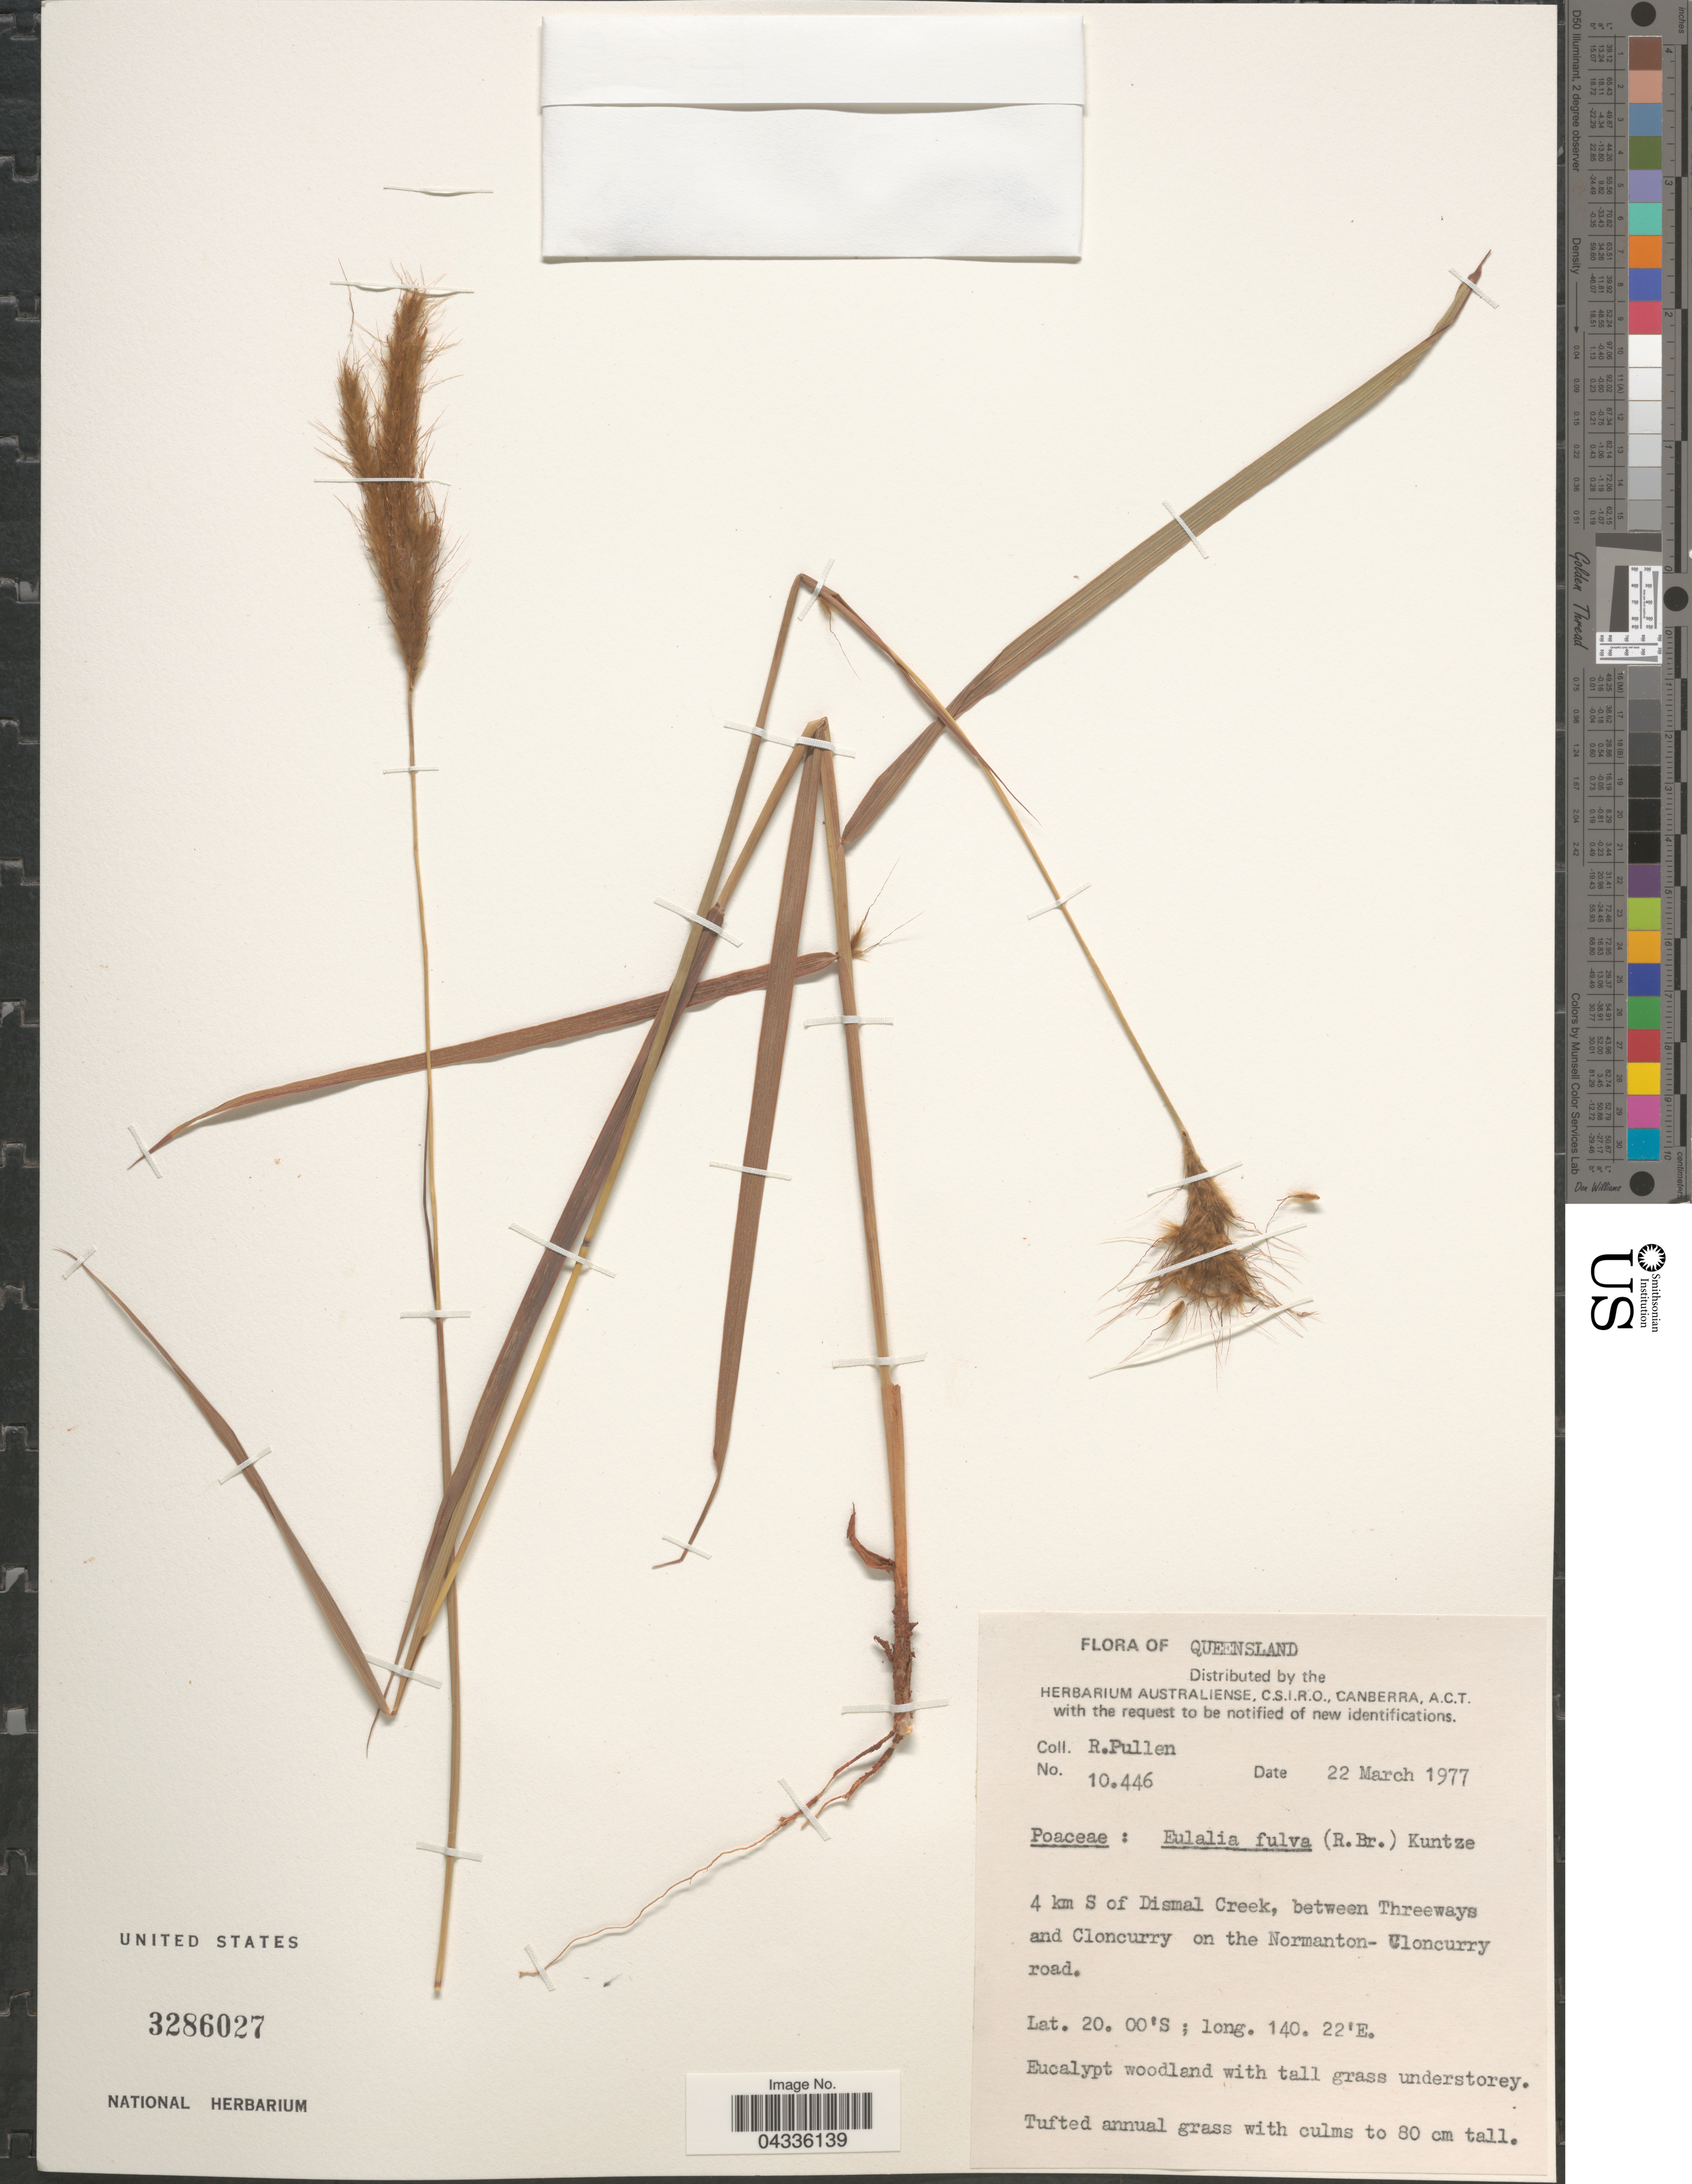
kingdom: Plantae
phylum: Tracheophyta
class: Liliopsida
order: Poales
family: Poaceae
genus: Eulalia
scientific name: Eulalia aurea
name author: (Bory) Kunth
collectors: R. Pullen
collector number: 10446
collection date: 1977-03-22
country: Australia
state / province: Queensland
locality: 4 km S of Dismal Creek, between Threeways and Cloncurry on the Normanton-Cloncurry road.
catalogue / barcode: US 3286027